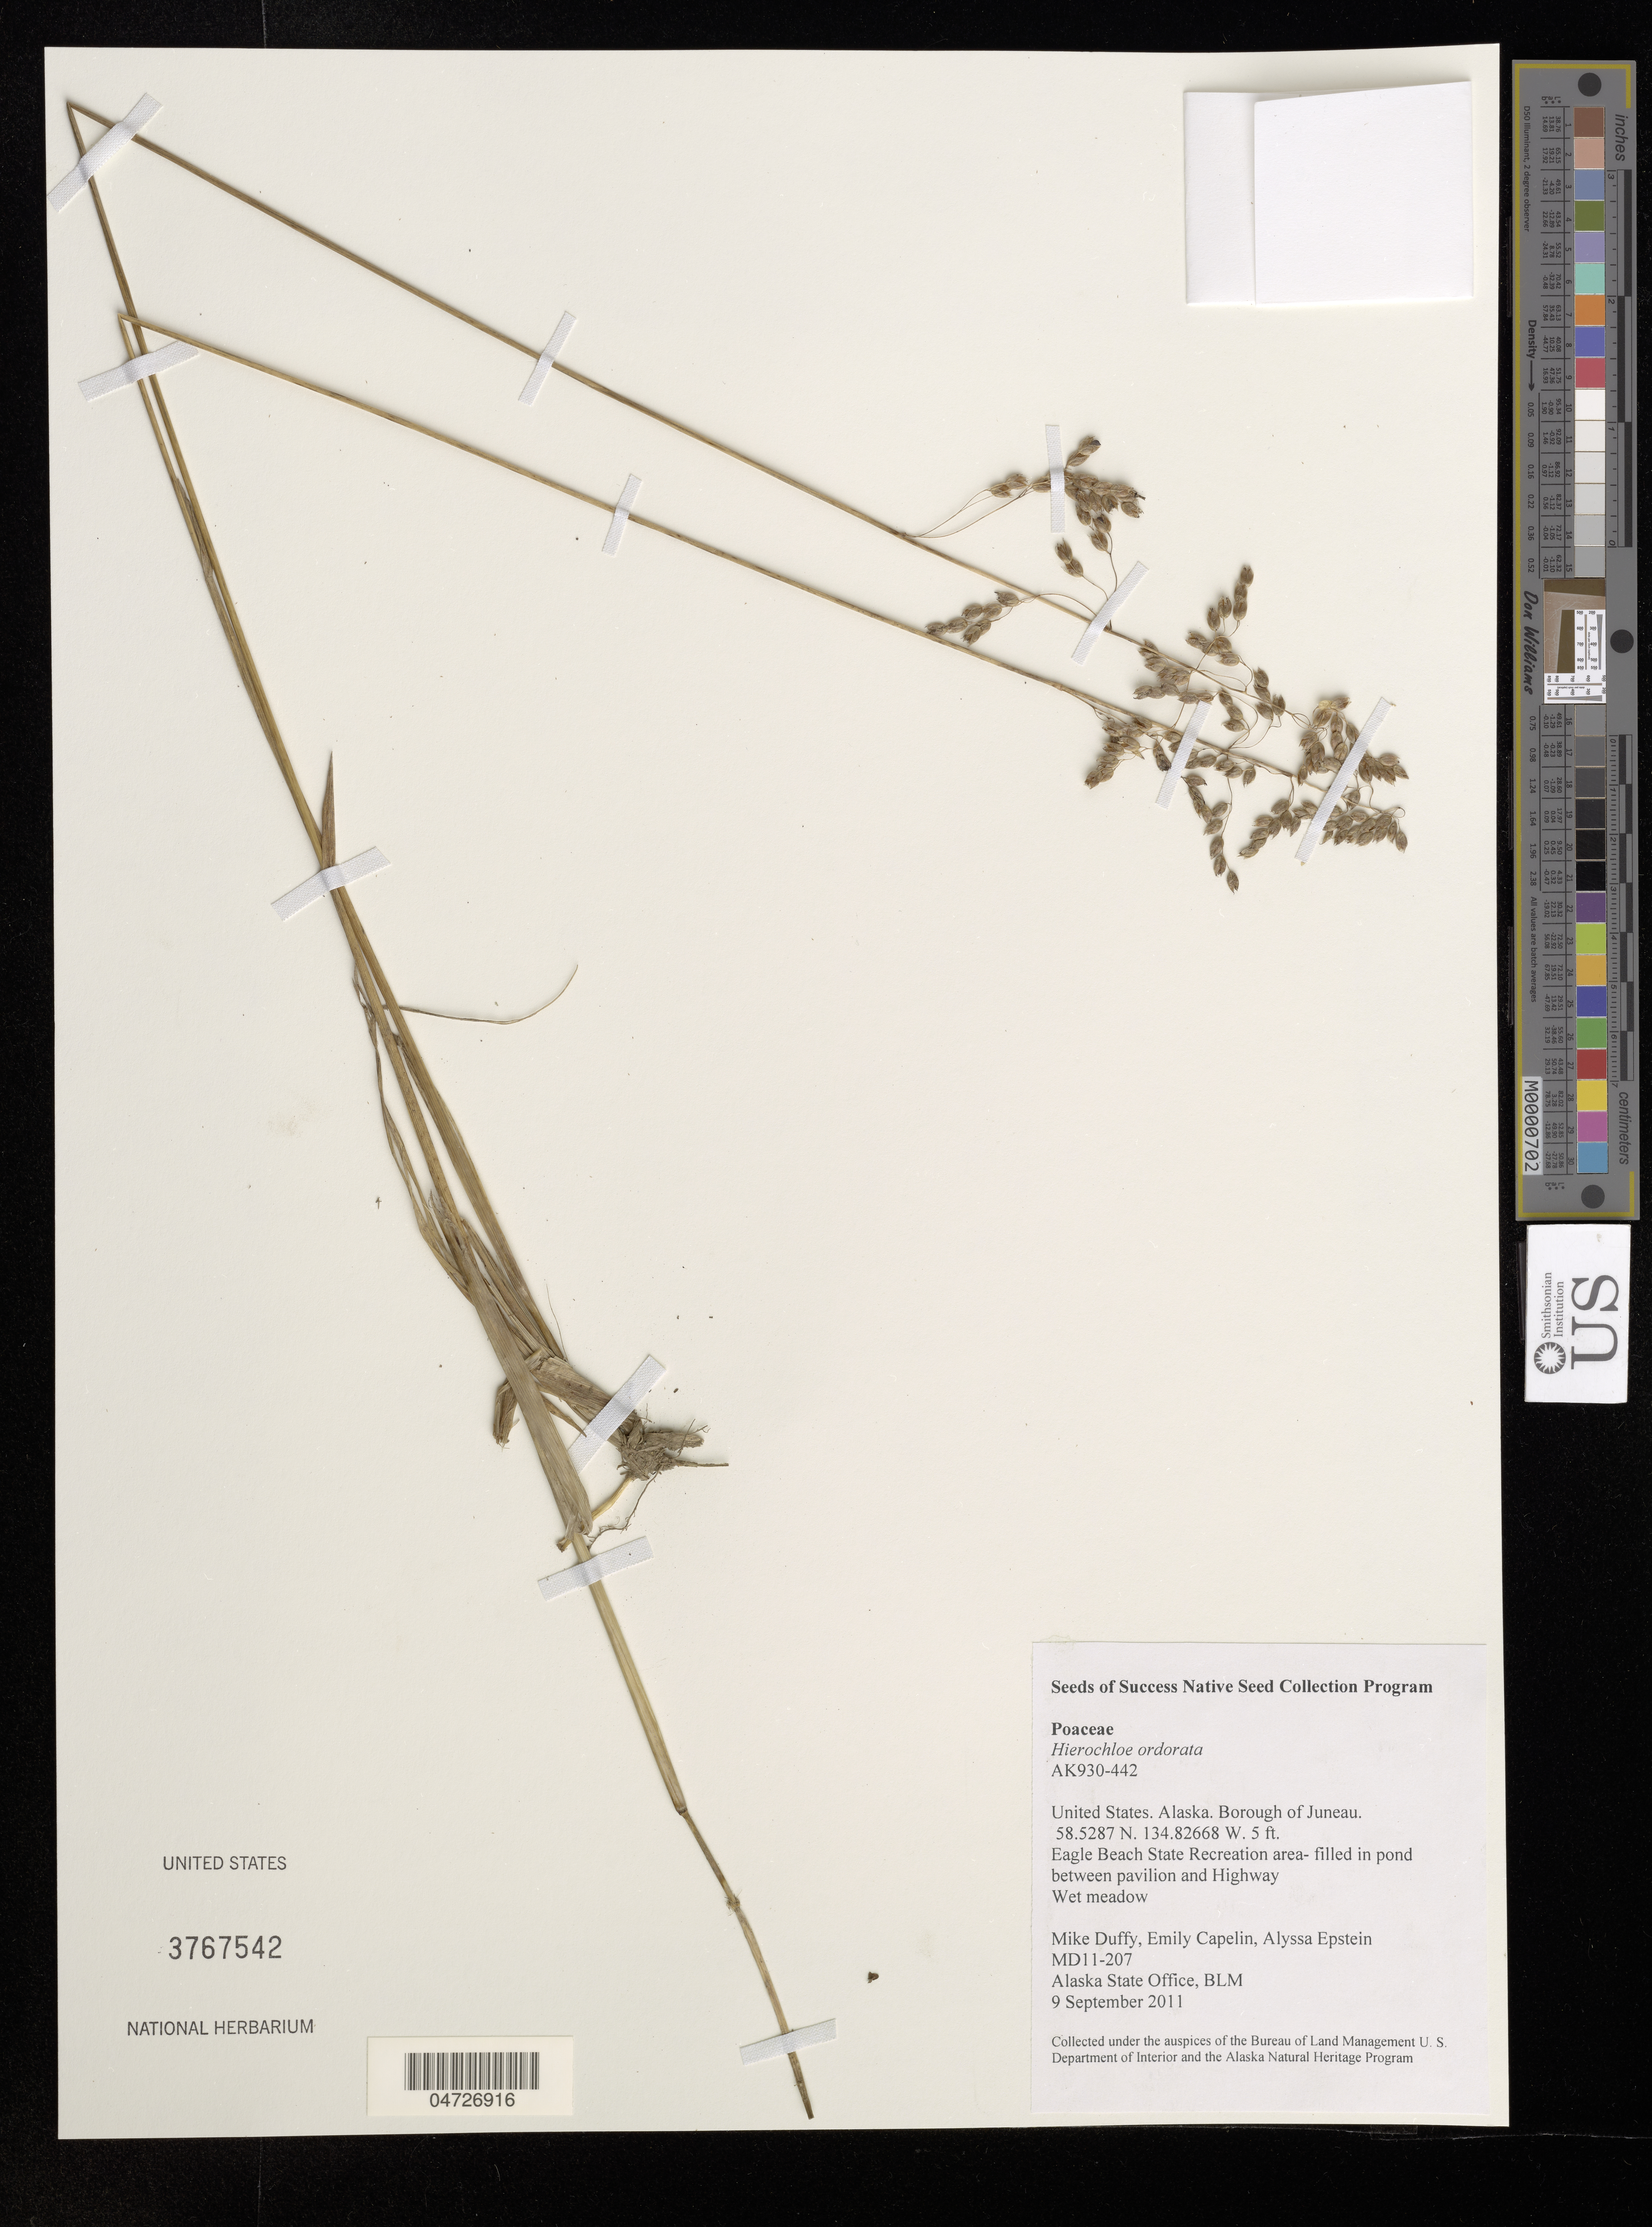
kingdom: Plantae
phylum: Tracheophyta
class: Liliopsida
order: Poales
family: Poaceae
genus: Hierochloe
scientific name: Hierochloe odorata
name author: (L.) P. Beauv.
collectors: M. Duffy, E. Capelin & A. Epstein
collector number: MD11-207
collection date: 2011-09-09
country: United States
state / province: Alaska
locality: Borough of Juneau. Eagle Beach State Recreation area- filled in pond between pavilion and Highway.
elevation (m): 2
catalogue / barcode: US 3767542